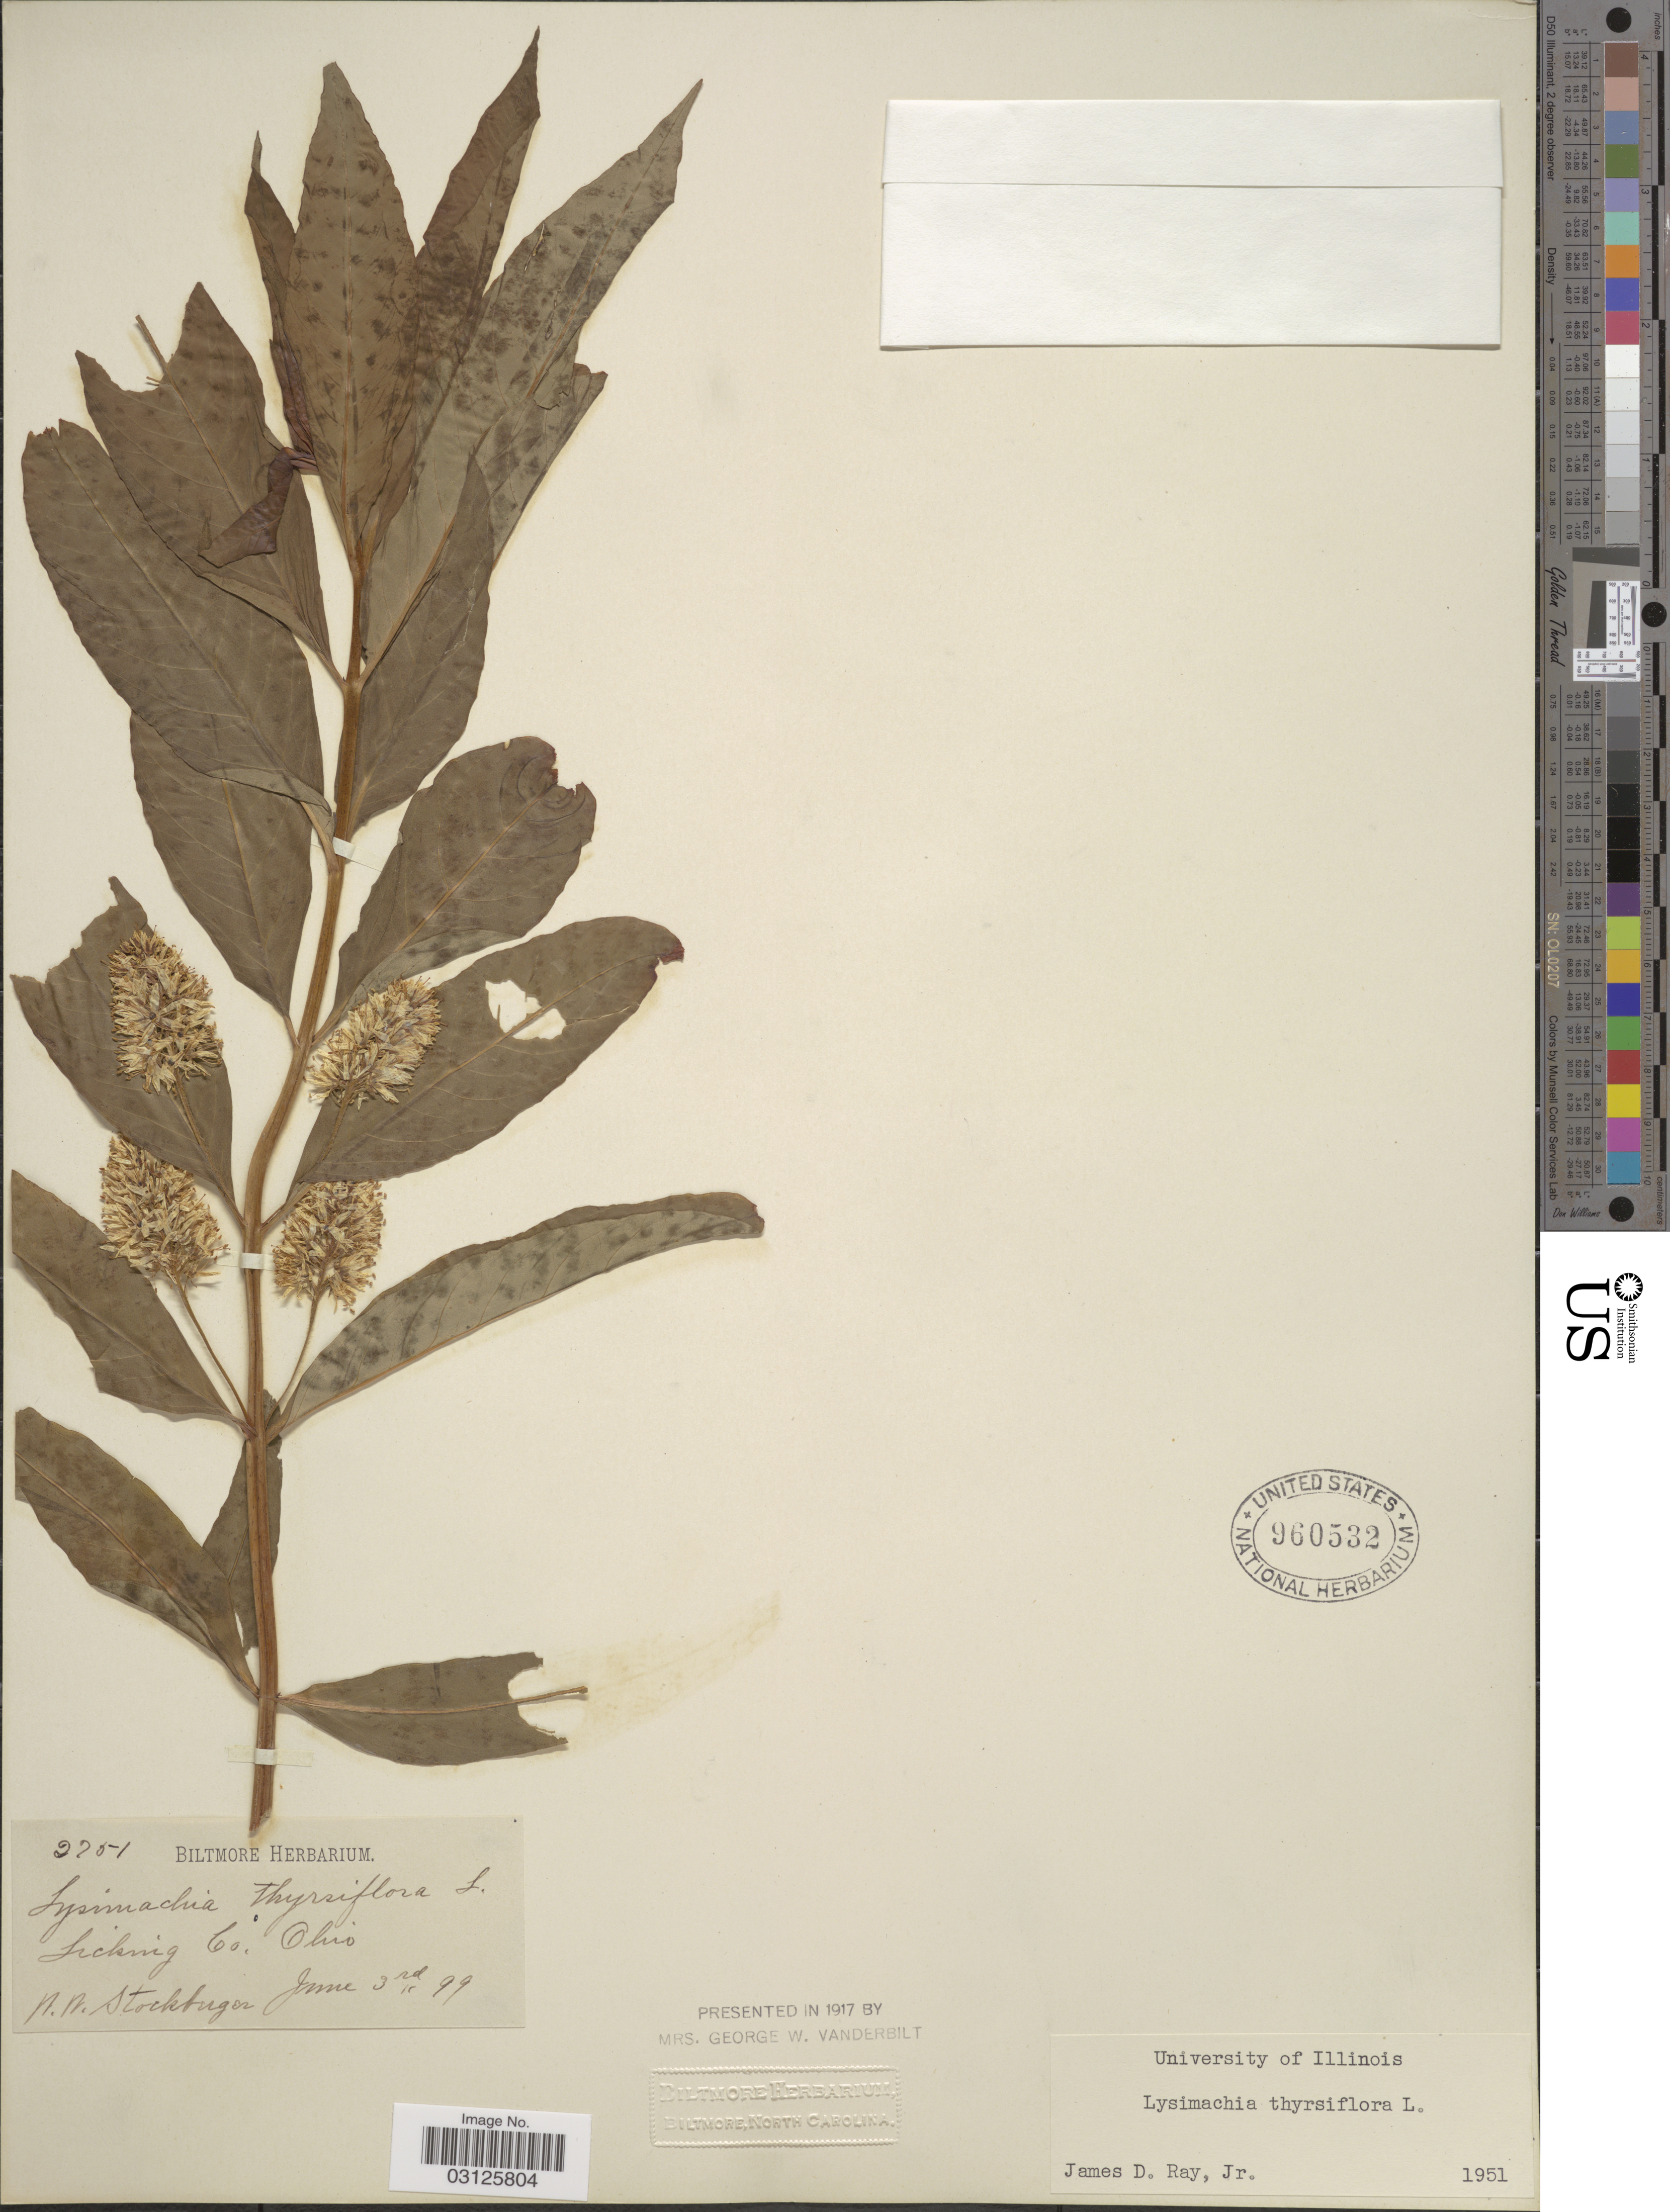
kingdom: Plantae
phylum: Tracheophyta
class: Magnoliopsida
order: Ericales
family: Primulaceae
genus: Lysimachia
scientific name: Lysimachia thyrsiflora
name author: L.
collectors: W. Stockberger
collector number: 2751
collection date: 1899-06-03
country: United States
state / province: Ohio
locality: Sicking Co.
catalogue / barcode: US 960532